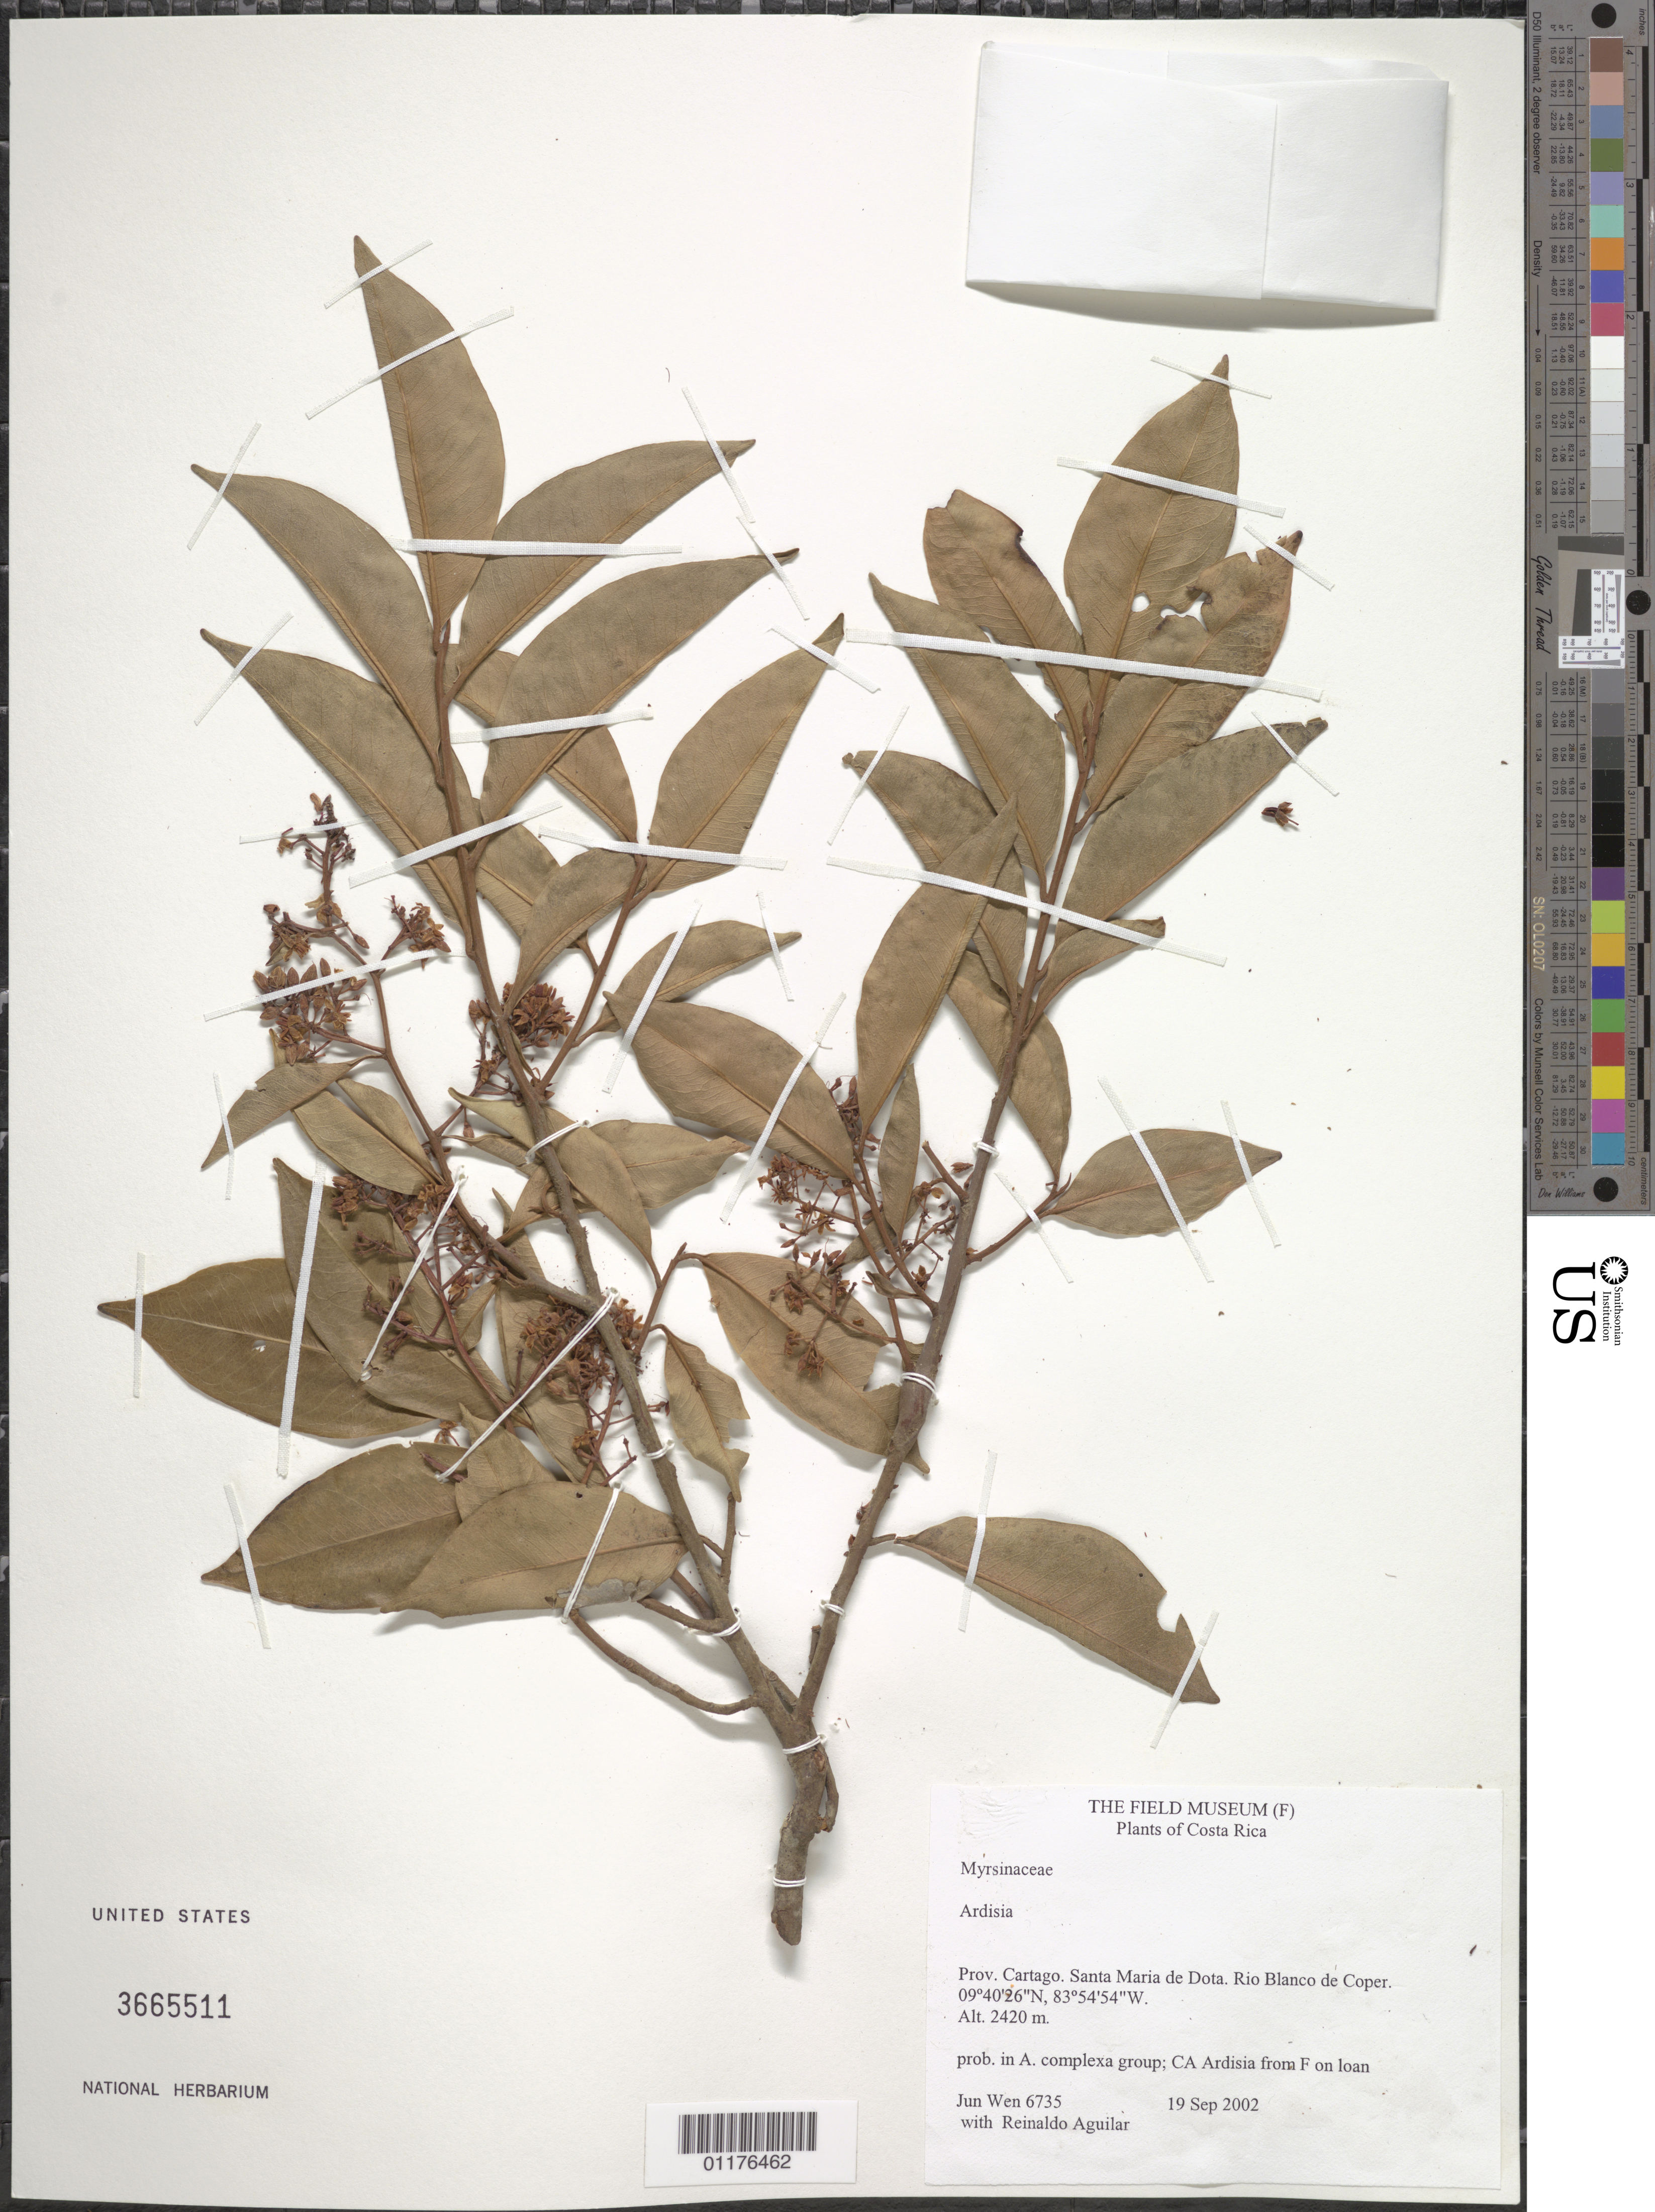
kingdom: Plantae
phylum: Tracheophyta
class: Magnoliopsida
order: Ericales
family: Primulaceae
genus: Ardisia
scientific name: Ardisia sp.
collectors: J. Wen & R. Aguilar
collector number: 6735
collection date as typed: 19 Sep 2002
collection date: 2002-09-19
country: Costa Rica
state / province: Cartago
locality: Santa Maria de Dota. Rio Blanco de Coper.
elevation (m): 2420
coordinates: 9 40 26 N, 83 54 54 W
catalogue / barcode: US 3665511